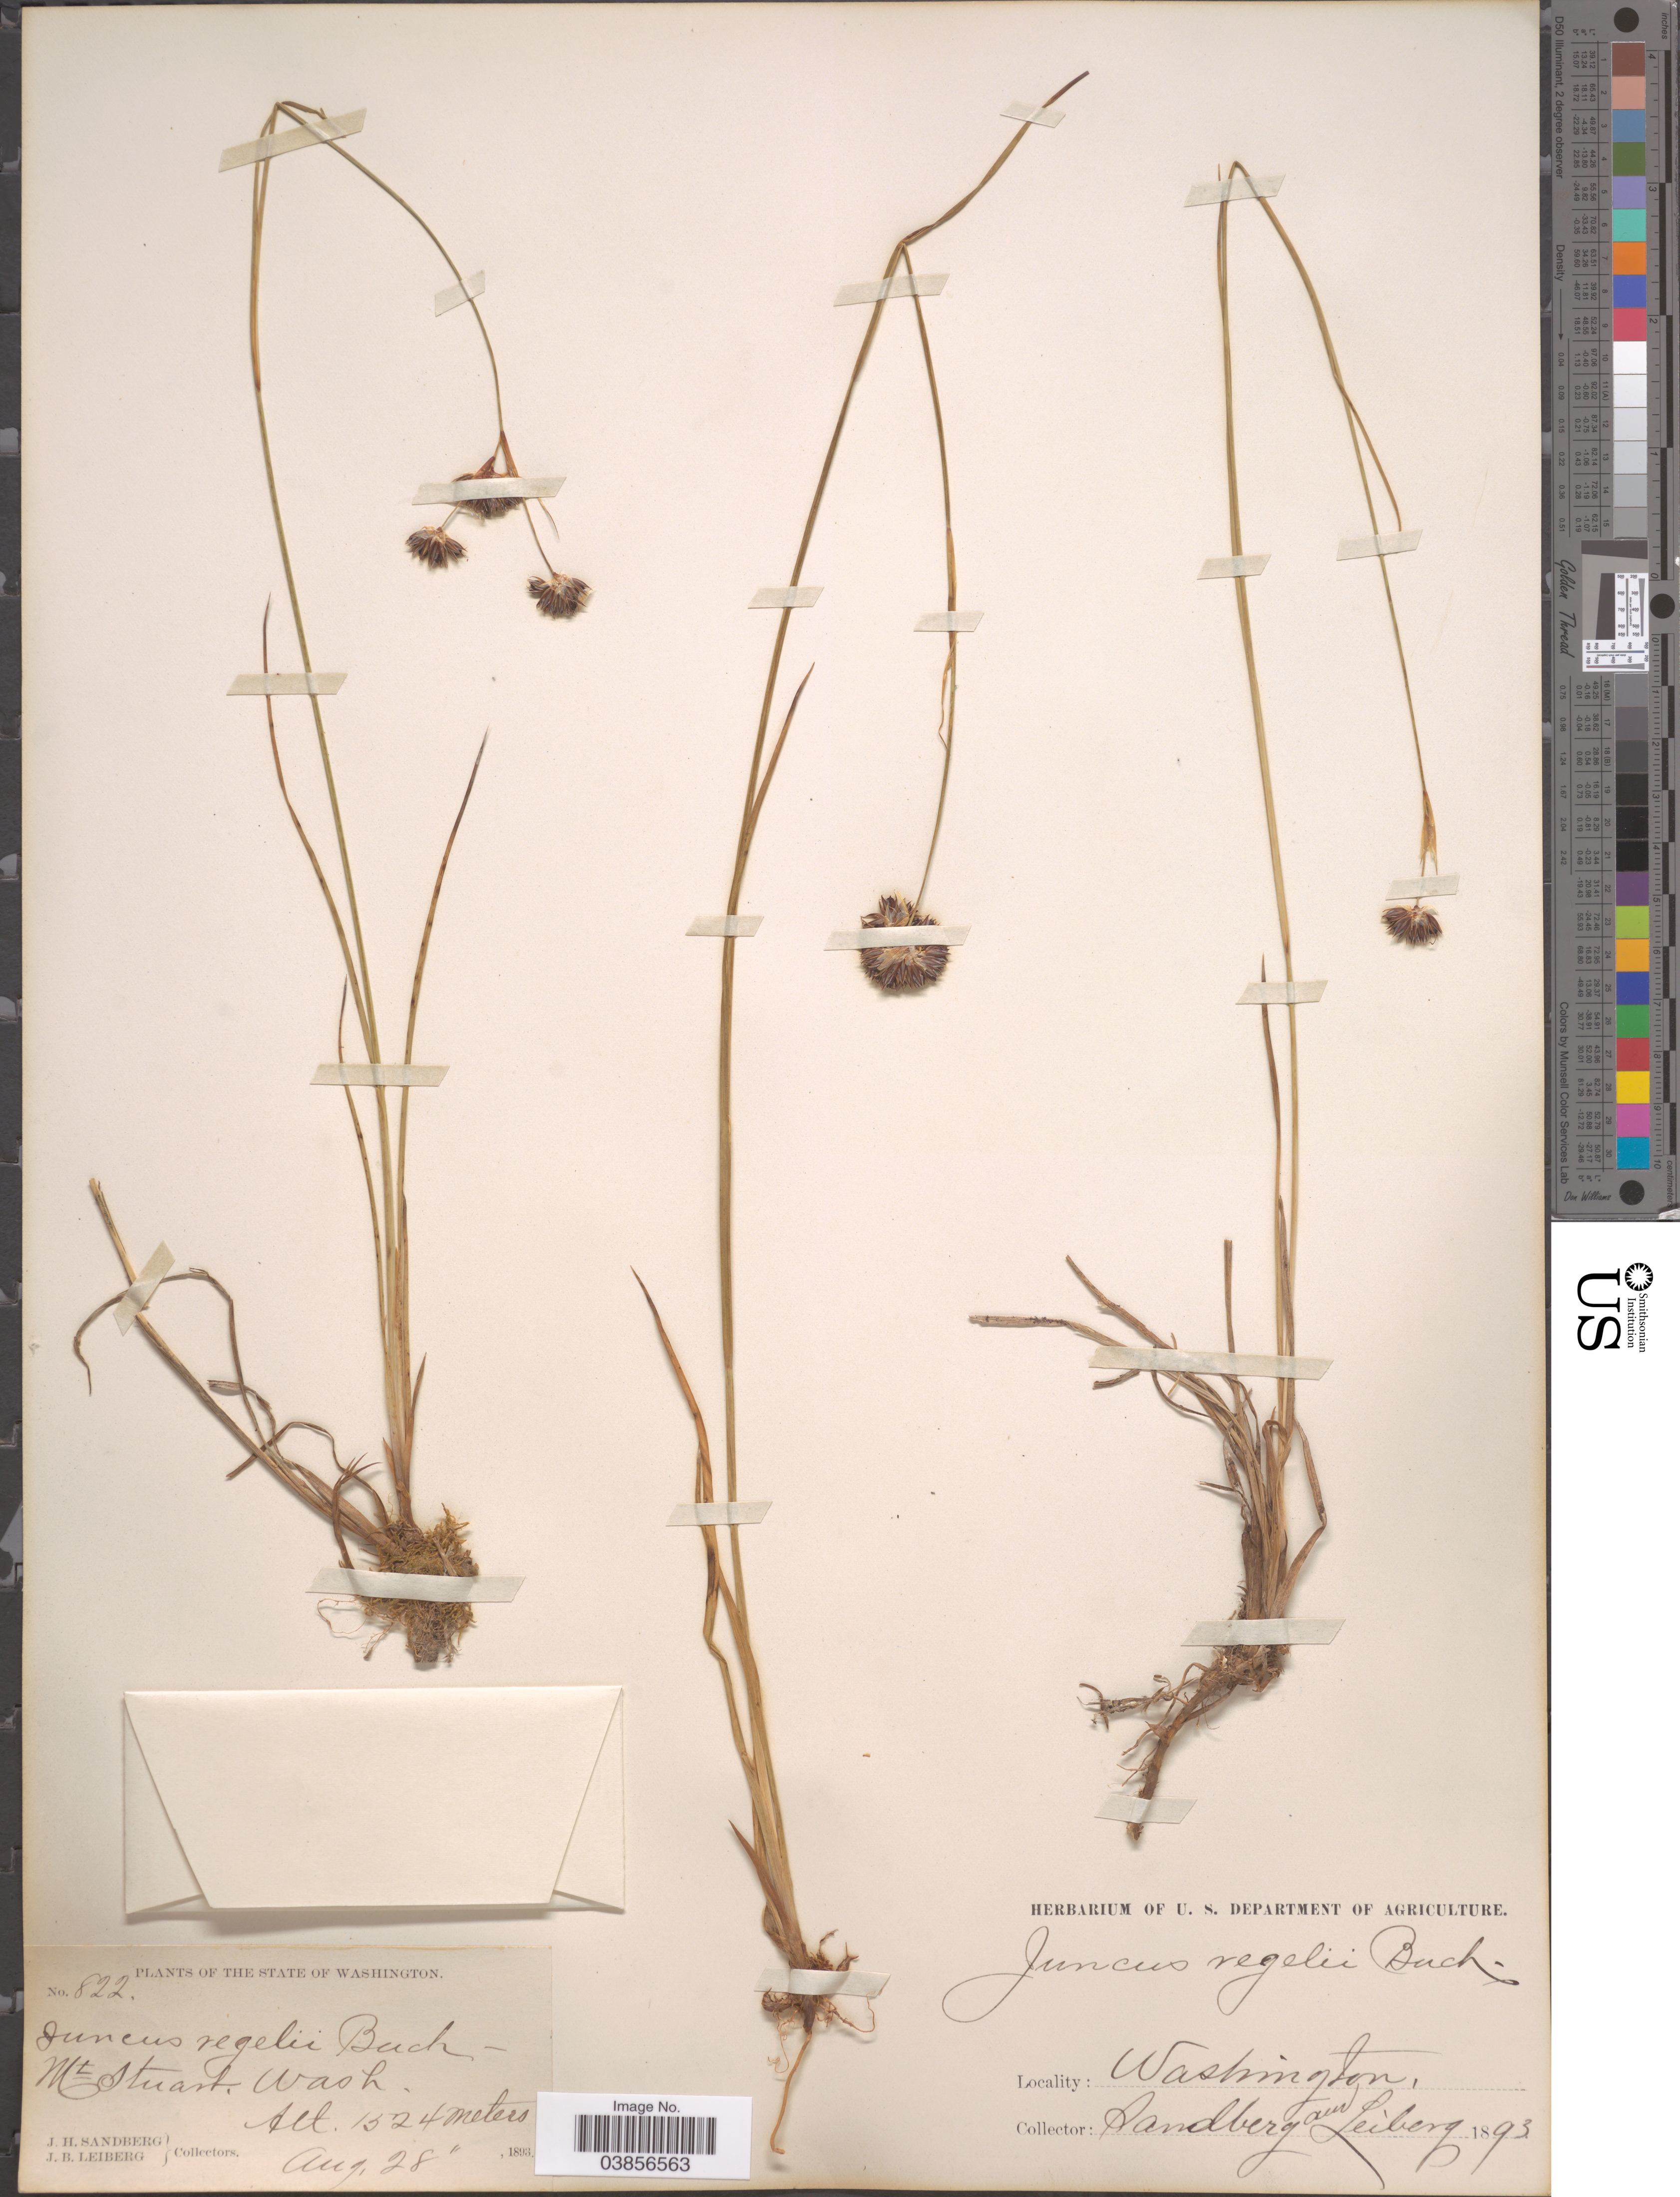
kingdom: Plantae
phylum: Tracheophyta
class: Liliopsida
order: Poales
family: Juncaceae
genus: Juncus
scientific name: Juncus regelii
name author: Buchenau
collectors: J. H. Sandberg & J. B. Leiberg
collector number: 822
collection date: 1893-08-28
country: United States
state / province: Washington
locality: Mt. Stuart.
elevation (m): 1524